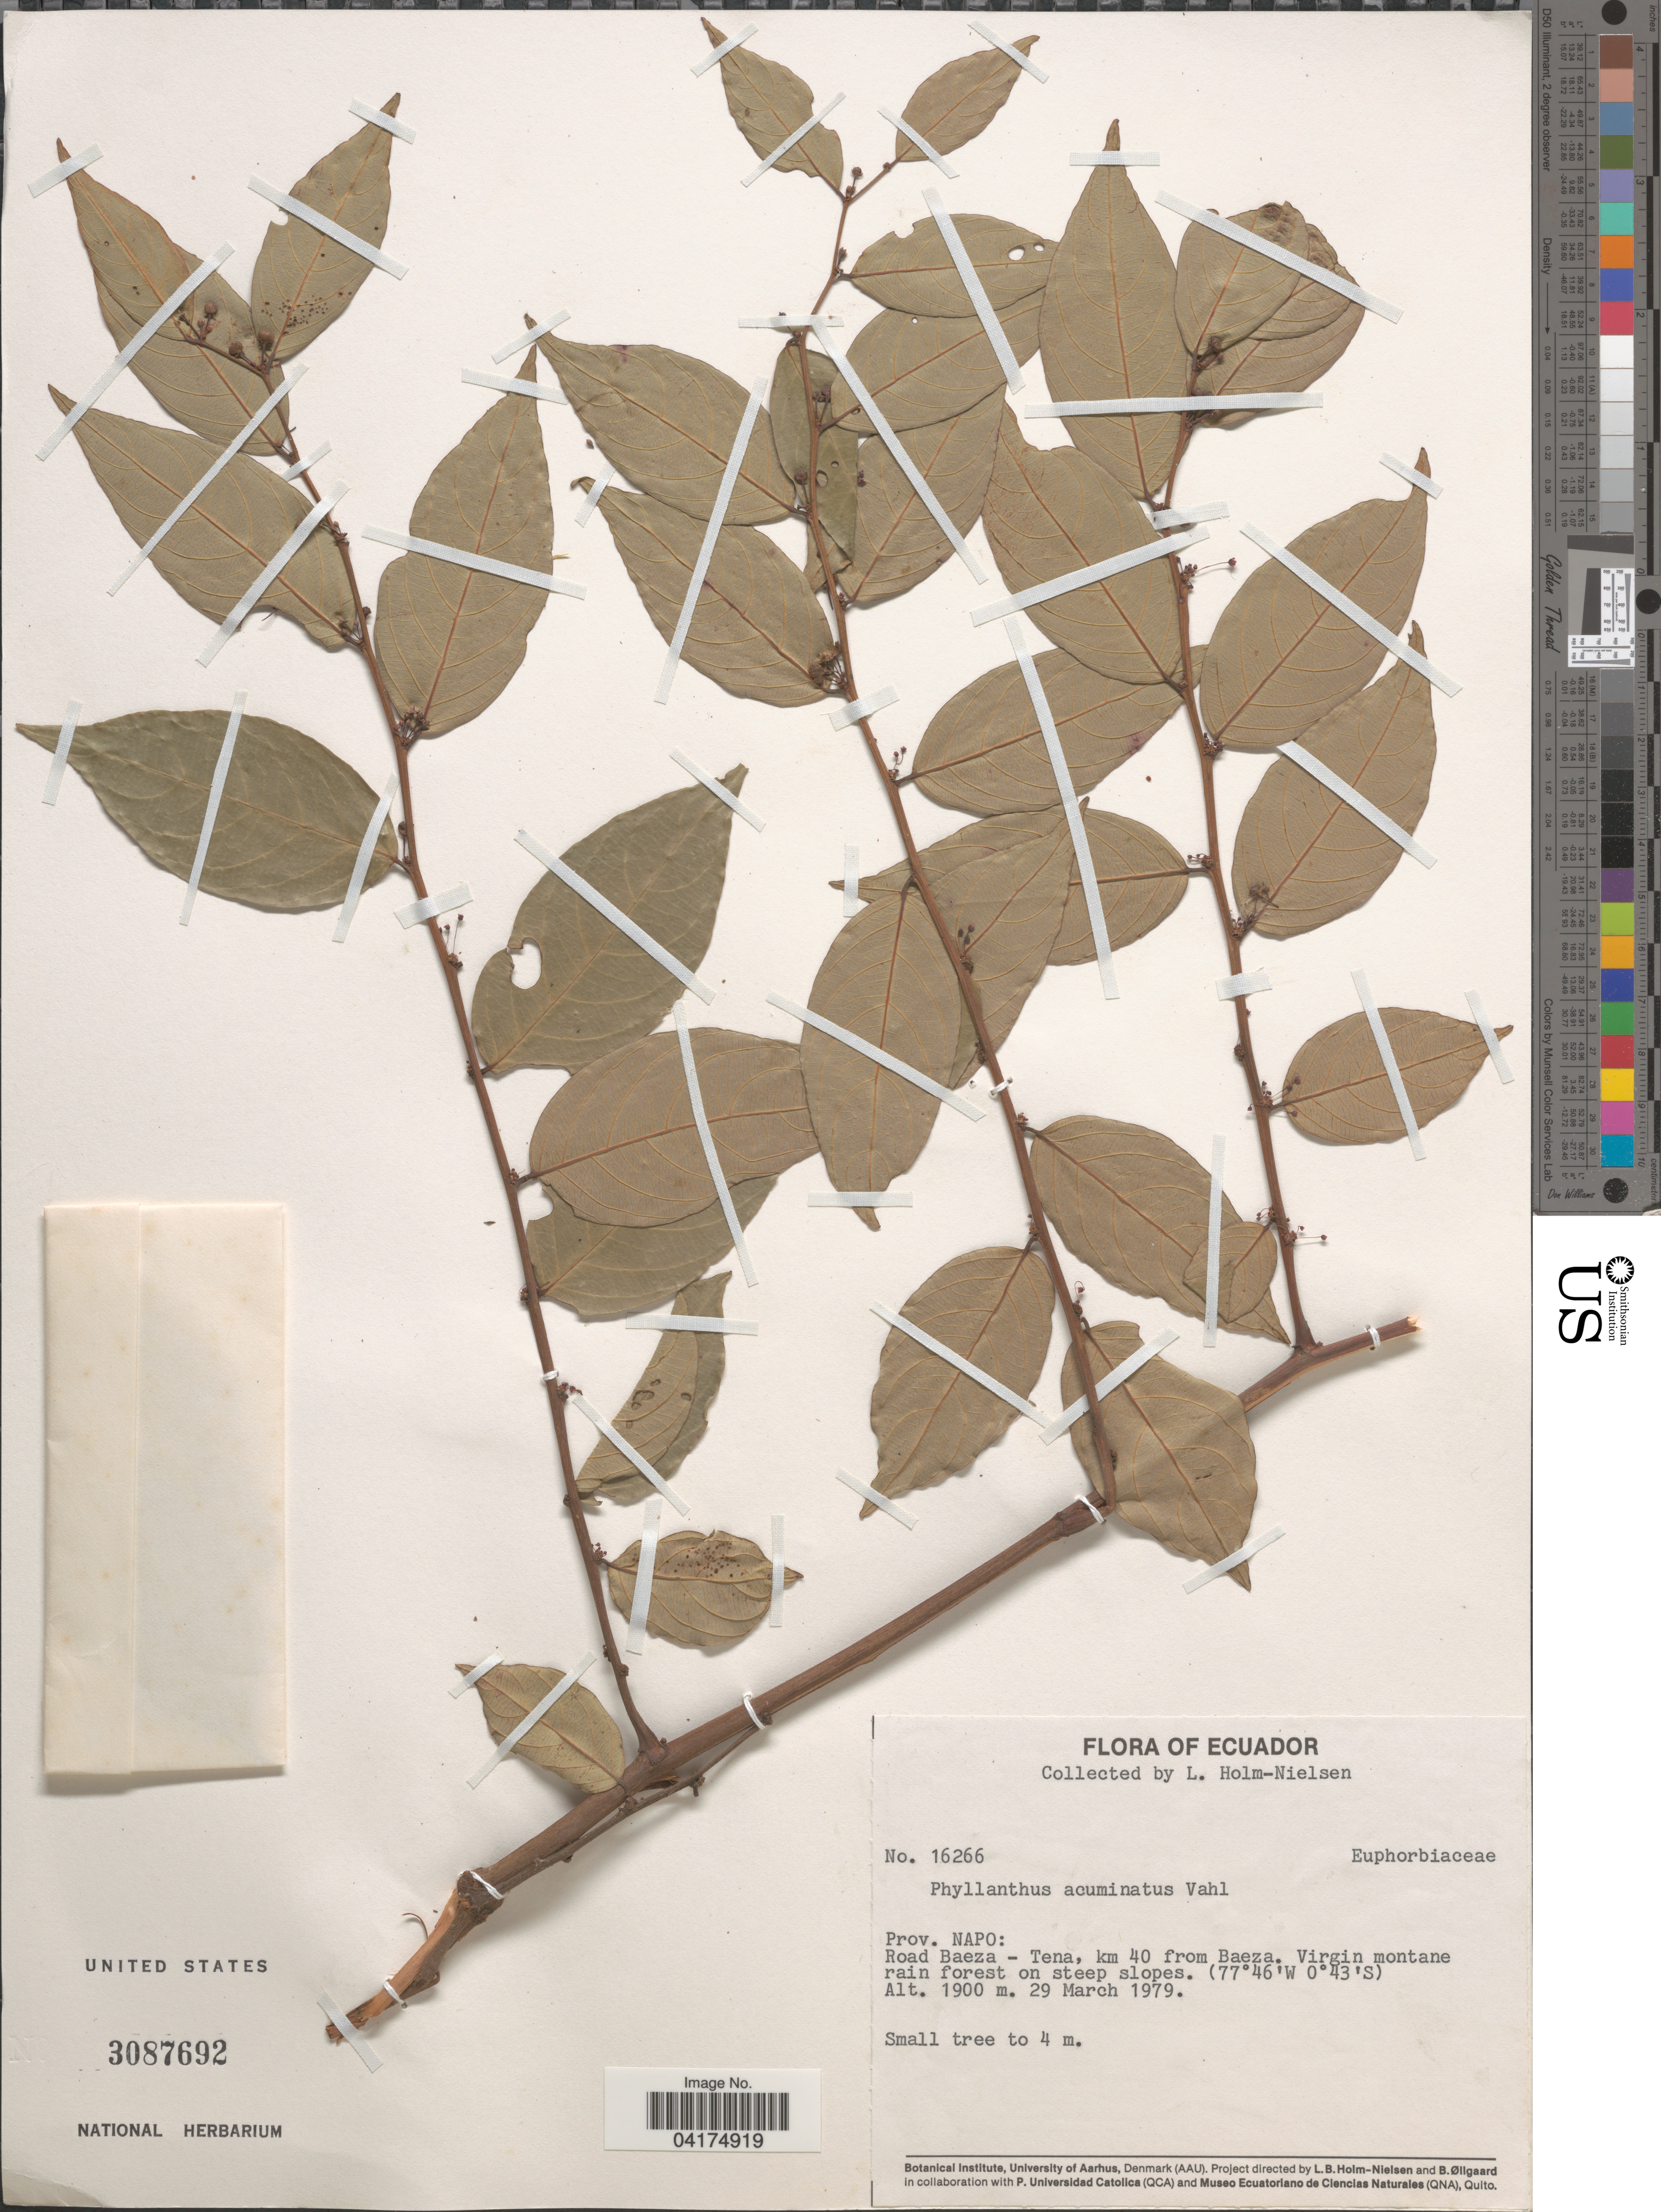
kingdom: Plantae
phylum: Tracheophyta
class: Magnoliopsida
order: Malpighiales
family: Phyllanthaceae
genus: Phyllanthus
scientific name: Phyllanthus acuminatus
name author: Vahl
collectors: L. Holm-Nielsen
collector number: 16266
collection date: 1979-03-29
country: Ecuador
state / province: Napo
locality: Road Baeza - Tena, km 40 from Baeza.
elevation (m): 1900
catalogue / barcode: US 3087692